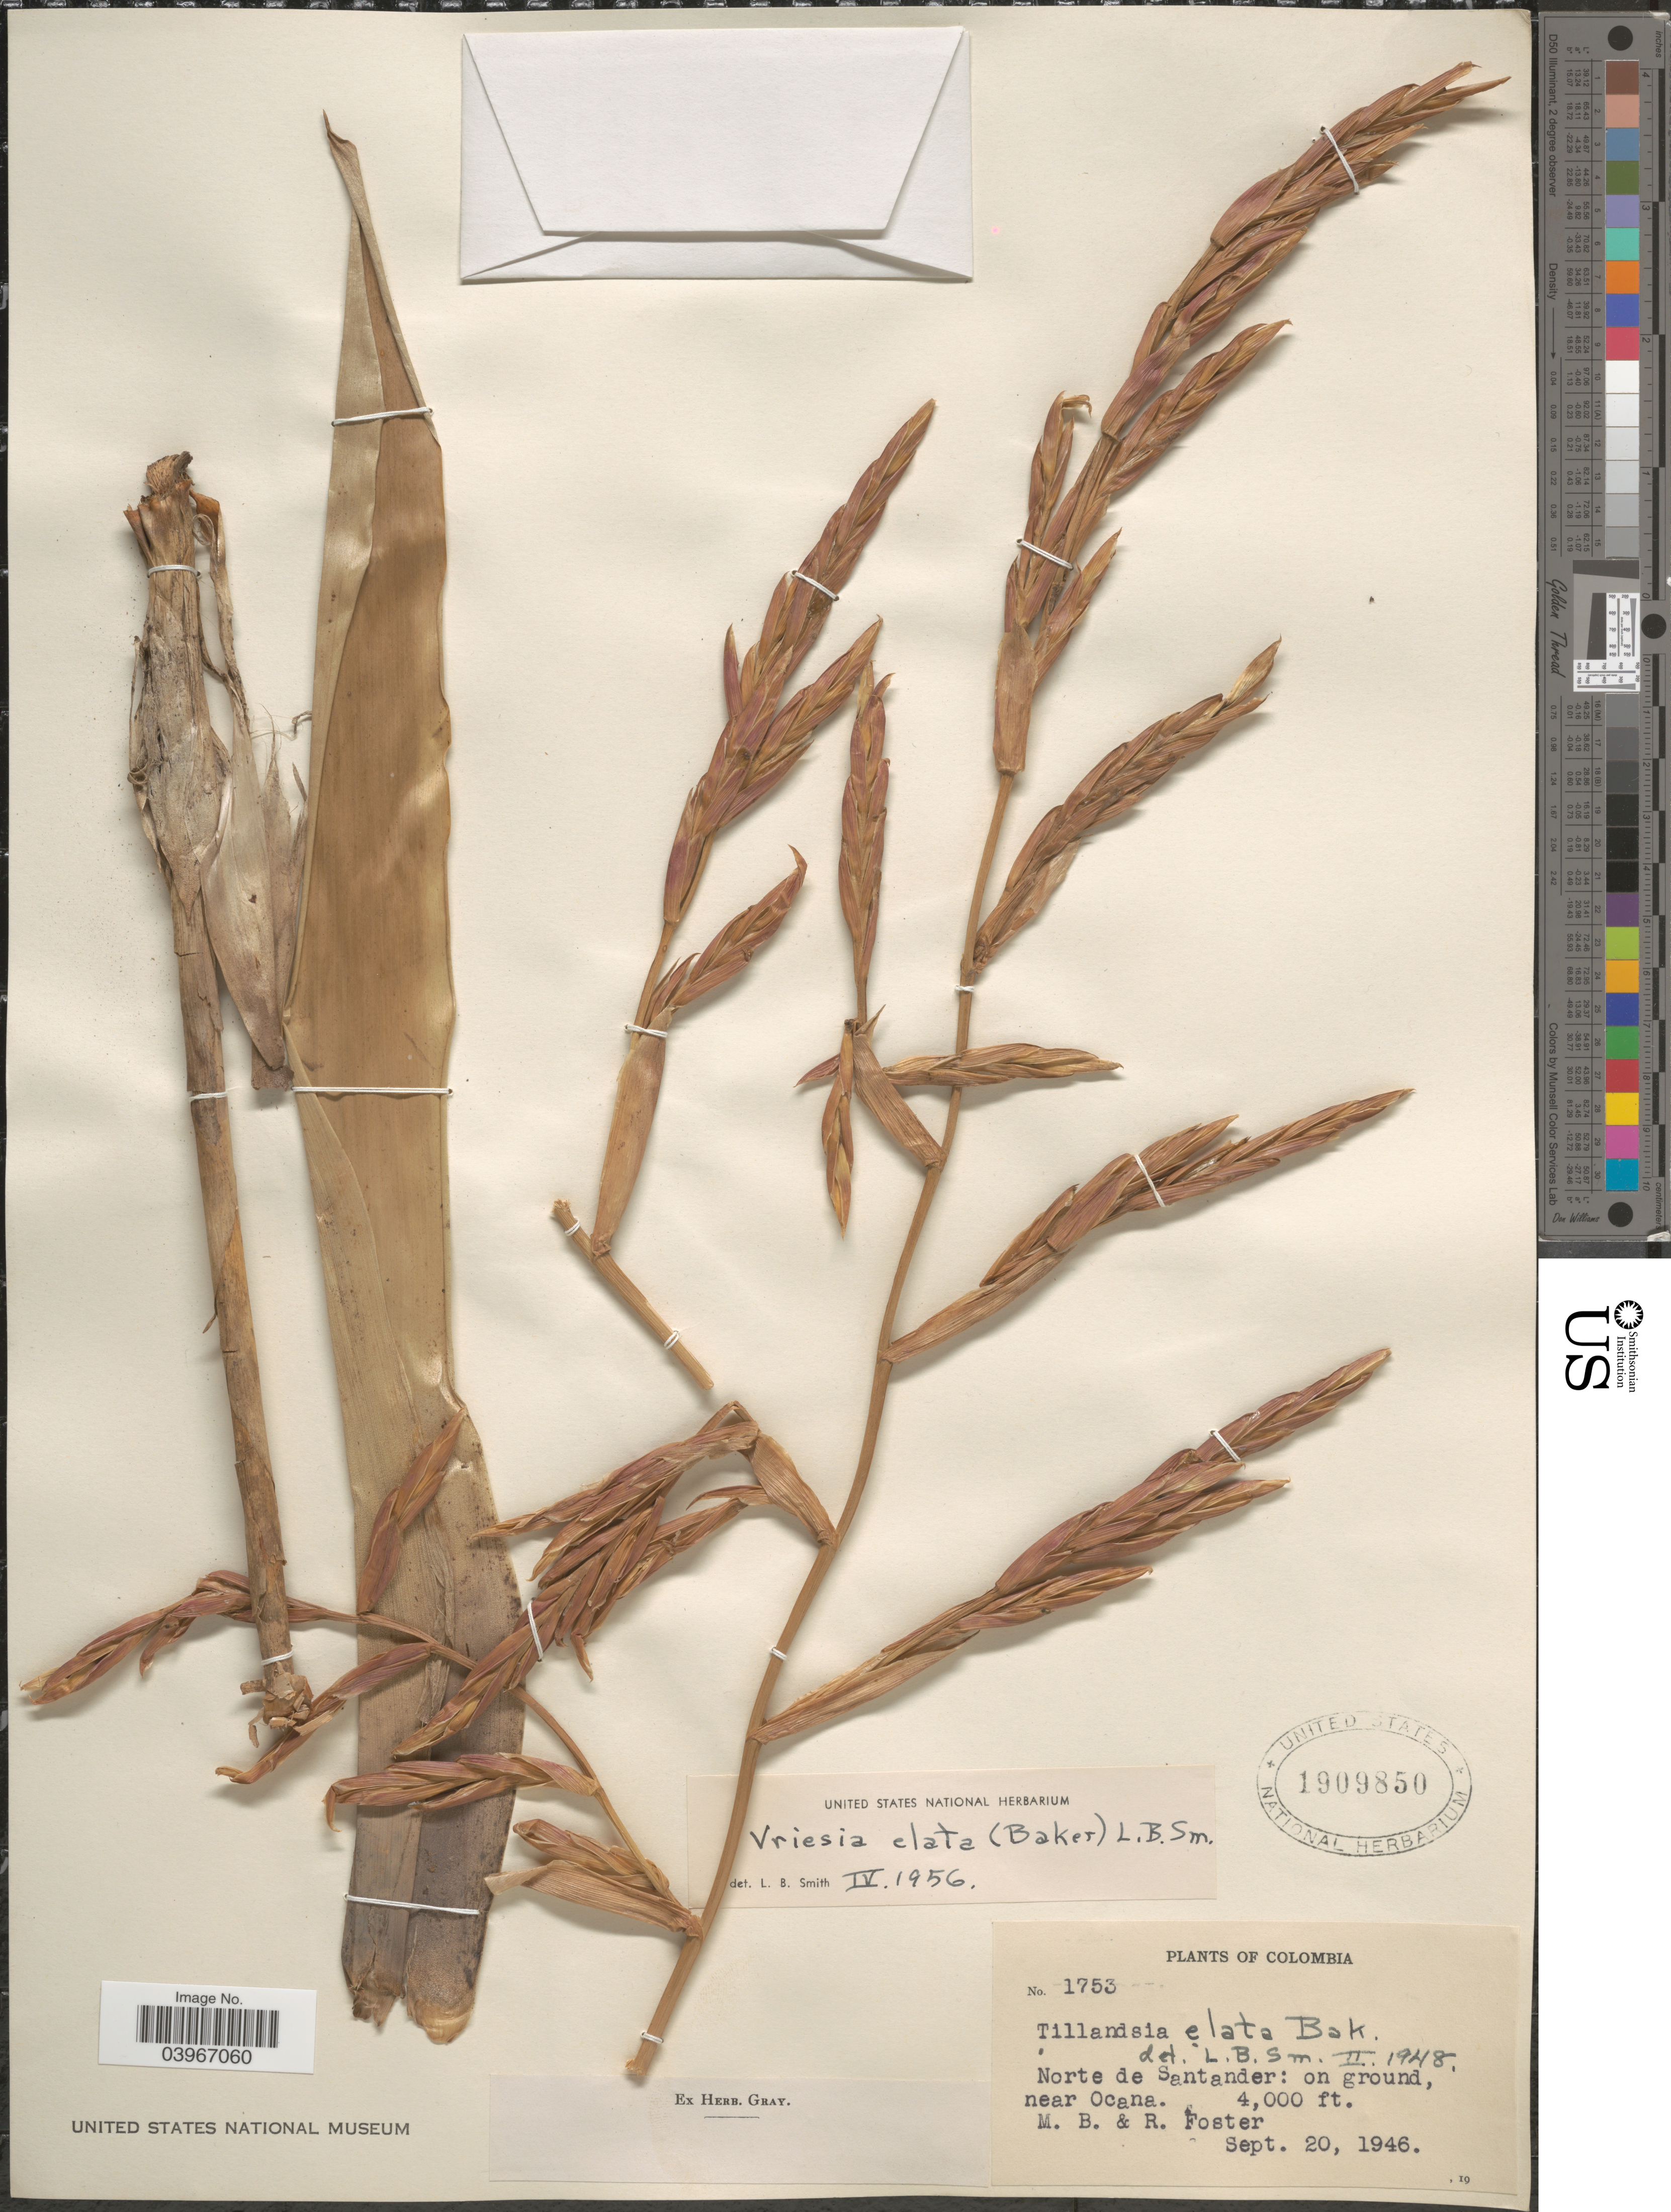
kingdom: Plantae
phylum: Tracheophyta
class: Liliopsida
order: Poales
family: Bromeliaceae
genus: Vriesea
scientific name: Vriesea elata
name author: (Baker) L.B. Sm.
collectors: M. B. Foster & R. Foster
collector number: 1753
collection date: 1946-09-20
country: Colombia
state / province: Norte de Santander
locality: On ground, near Ocana.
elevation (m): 1219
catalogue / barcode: US 1909850